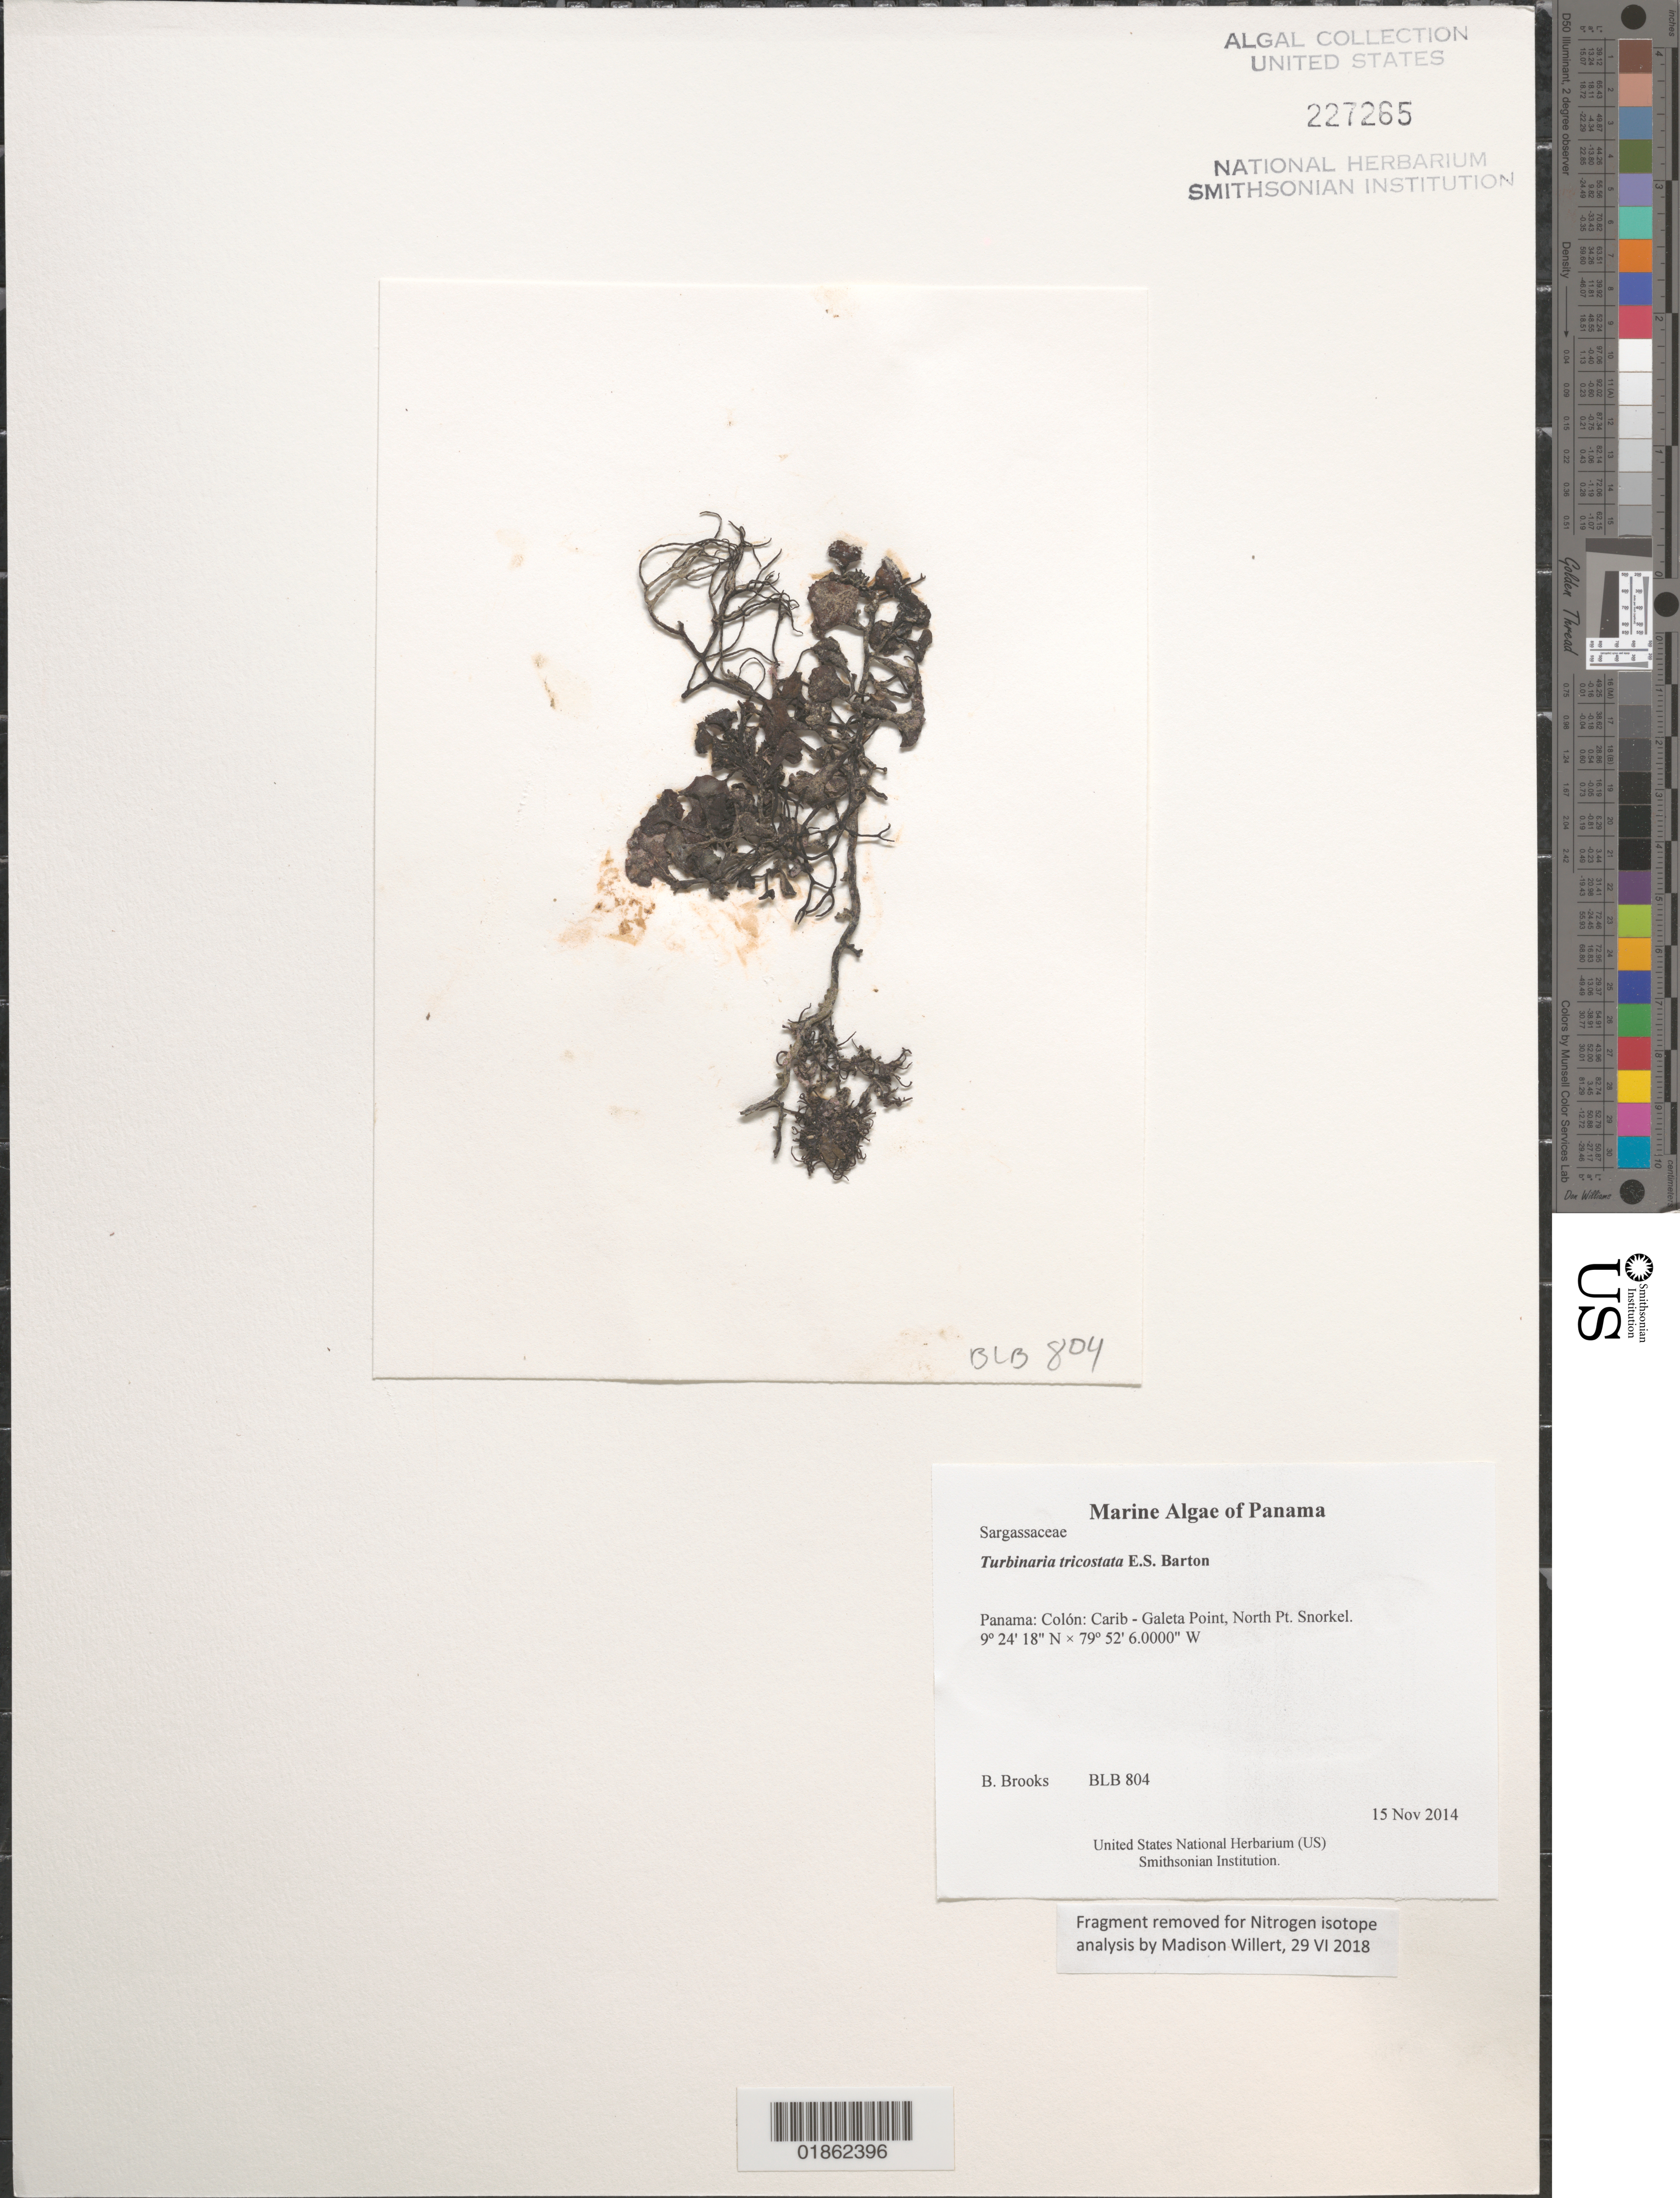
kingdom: Chromista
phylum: Ochrophyta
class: Phaeophyceae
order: Fucales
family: Sargassaceae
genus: Turbinaria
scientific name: Turbinaria tricostata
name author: E.S. Barton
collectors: B. Brooks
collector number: BLB 804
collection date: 2014-11-15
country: Panama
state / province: Colón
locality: Carib - Galeta Point, North Pt.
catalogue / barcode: US 227265